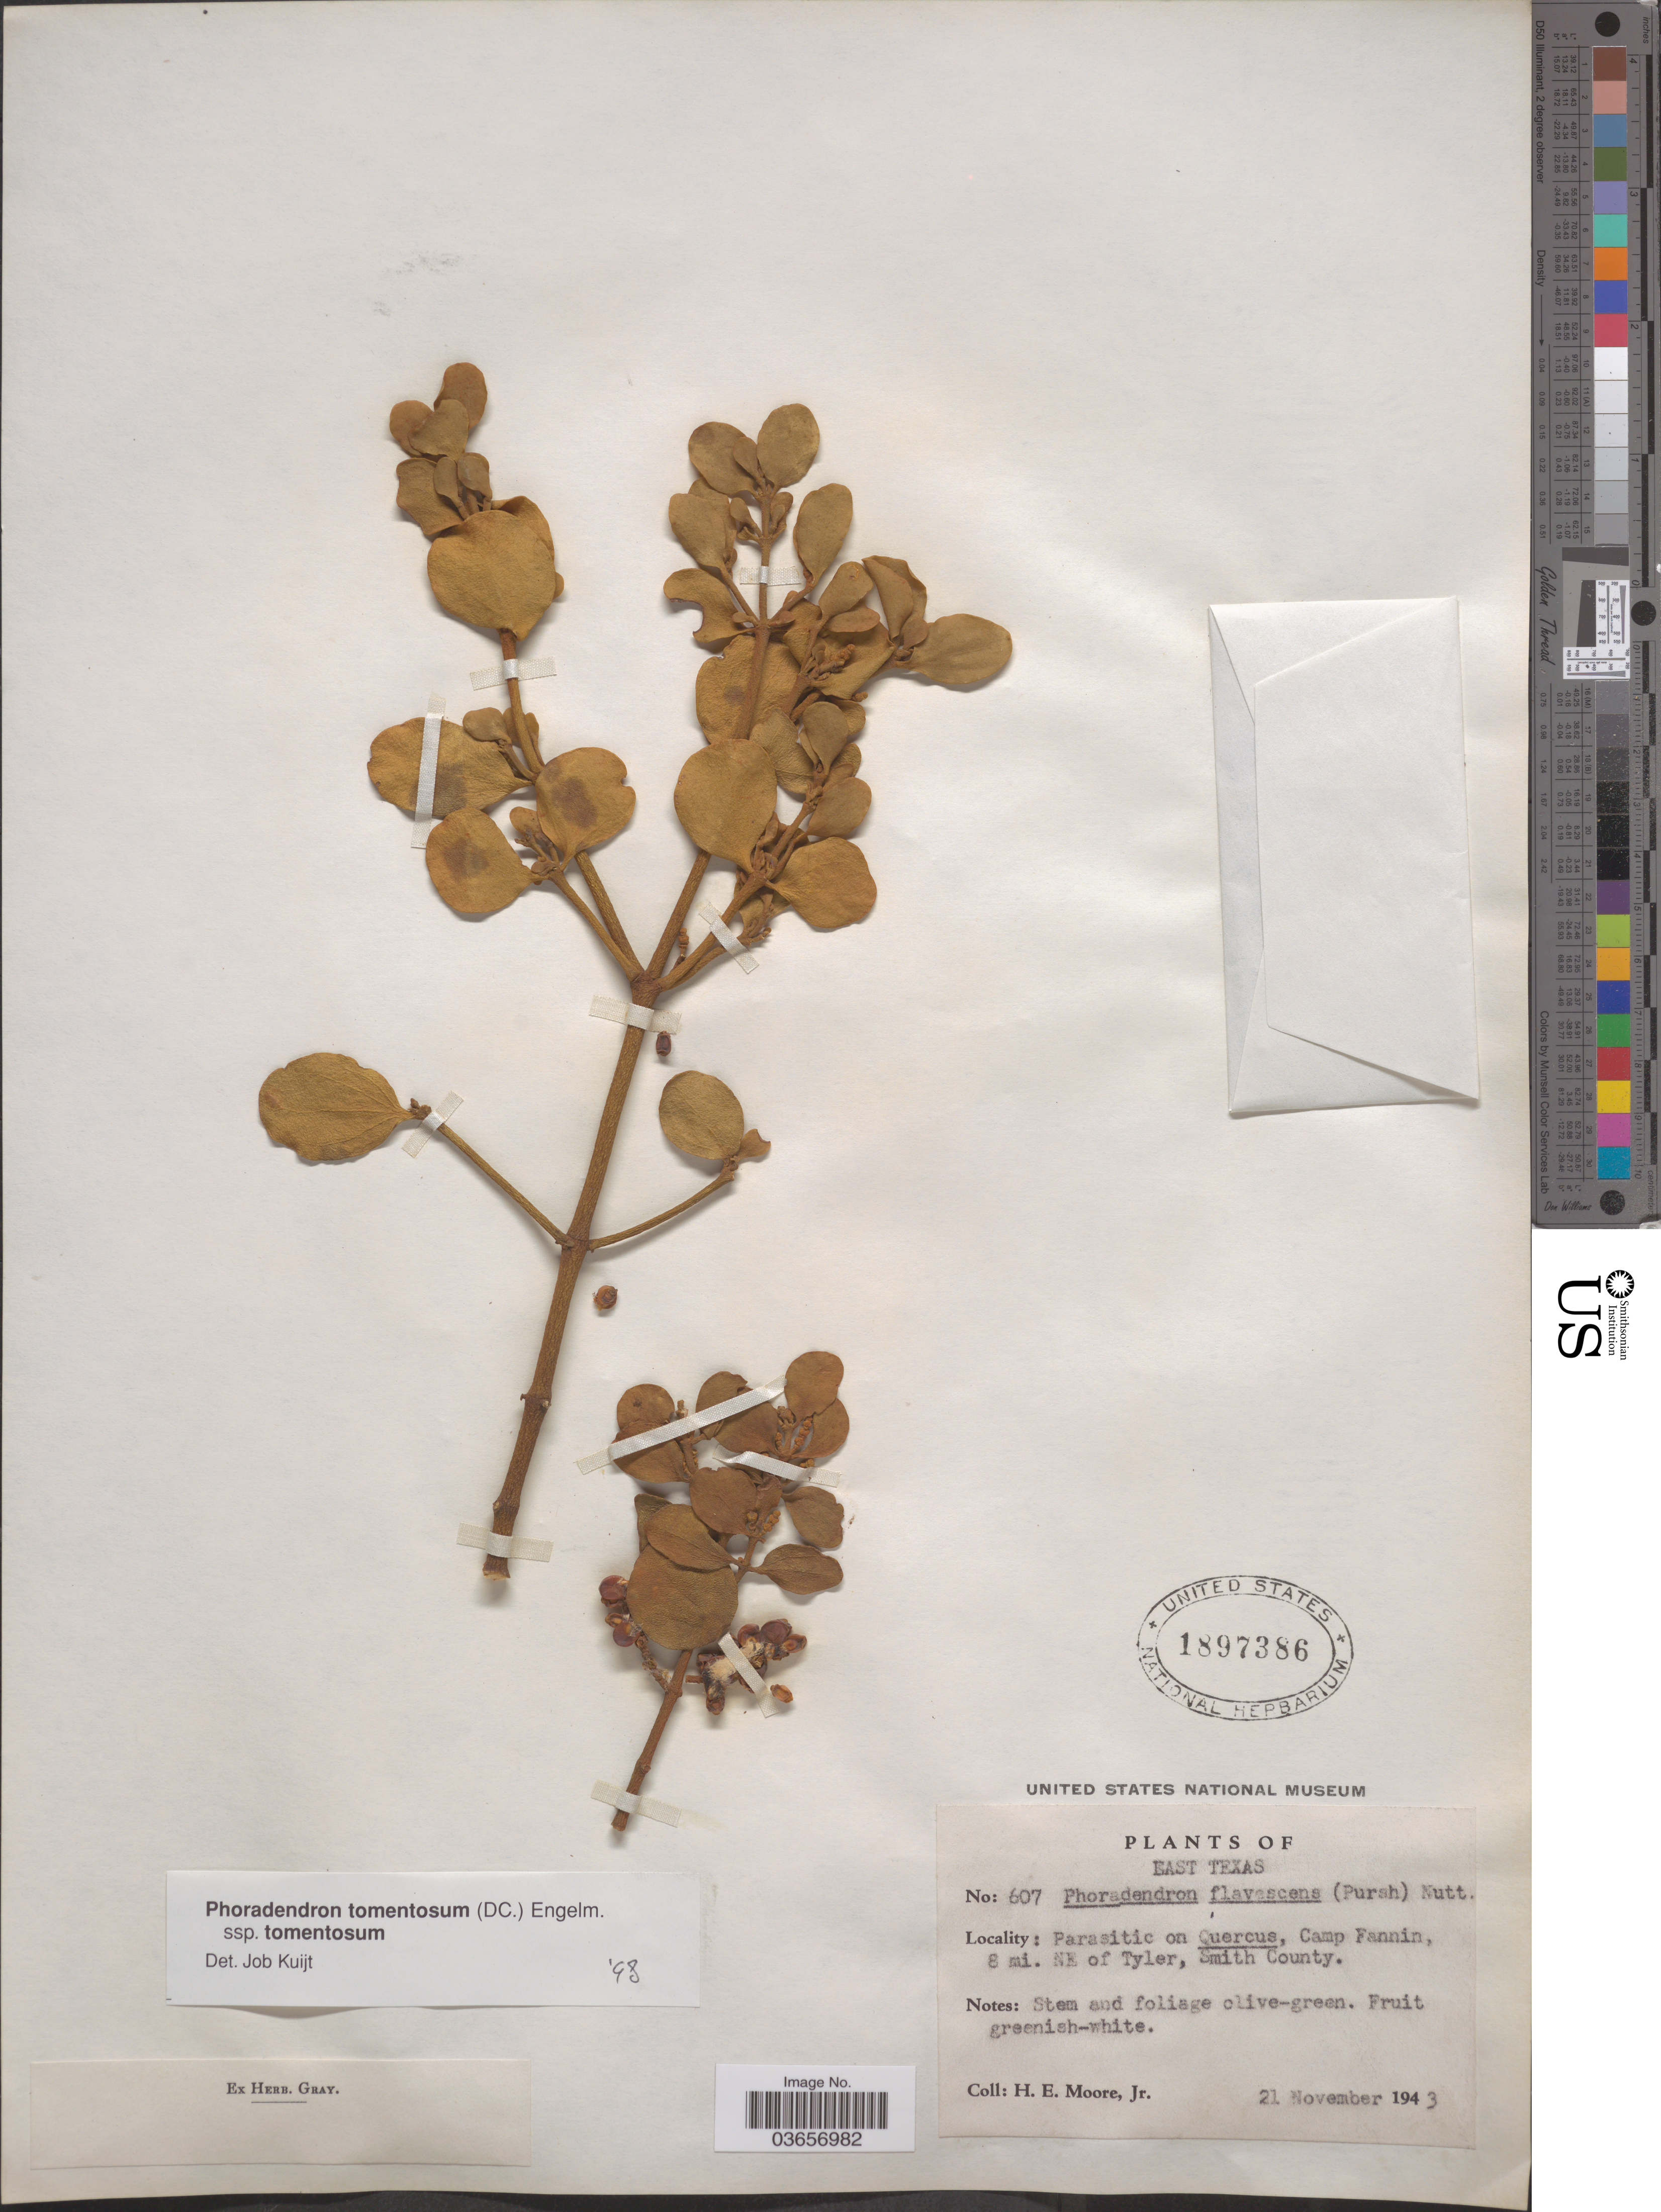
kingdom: Plantae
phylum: Tracheophyta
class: Magnoliopsida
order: Santalales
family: Viscaceae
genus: Phoradendron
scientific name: Phoradendron tomentosum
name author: DC.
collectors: H. Moore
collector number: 607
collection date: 1943-11-21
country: United States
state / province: Texas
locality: East Texas. Camp Fannin, 8 mi. NE of Tyler, Smith County.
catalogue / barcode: US 1897386